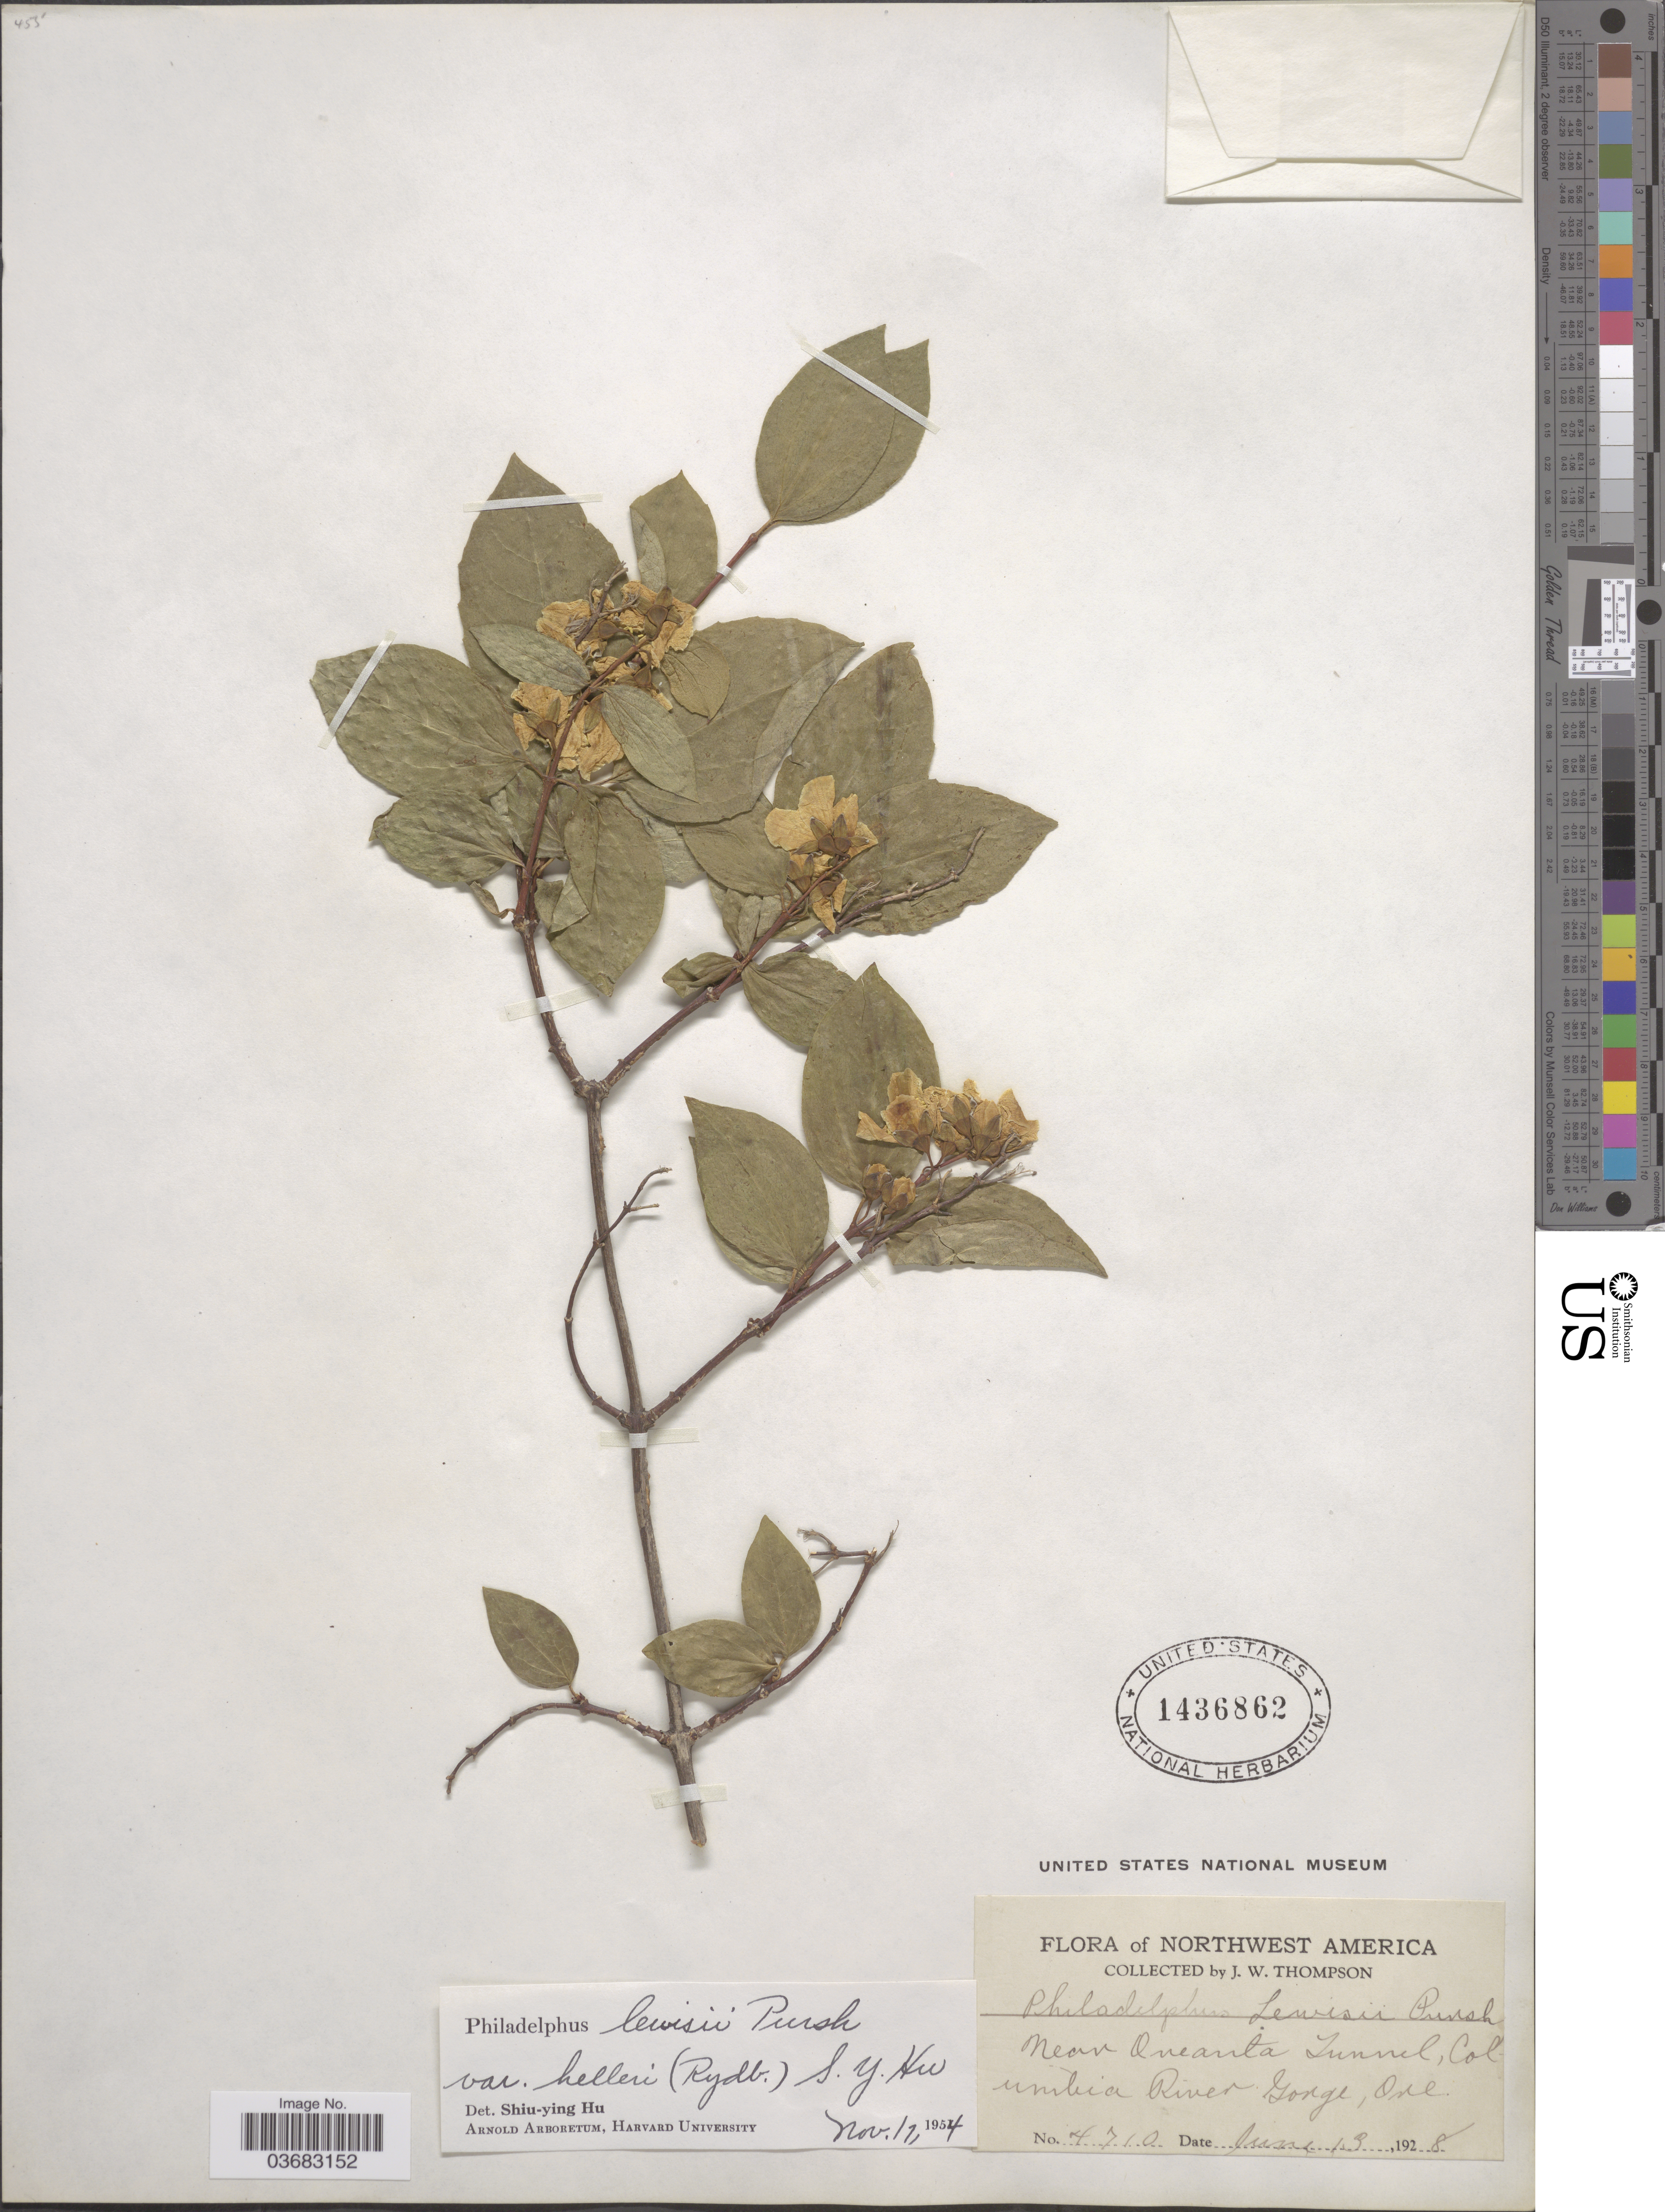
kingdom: Plantae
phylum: Tracheophyta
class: Magnoliopsida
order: Cornales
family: Hydrangeaceae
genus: Philadelphus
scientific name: Philadelphus lewisii var. helleri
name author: (Rydb.) S.Y. Hu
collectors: J. Thompson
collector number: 4710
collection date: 1928-06-13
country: United States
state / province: Oregon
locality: Northwest America. Near Oneanta Tunnel, Columbia River Gorge.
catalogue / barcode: US 1436862